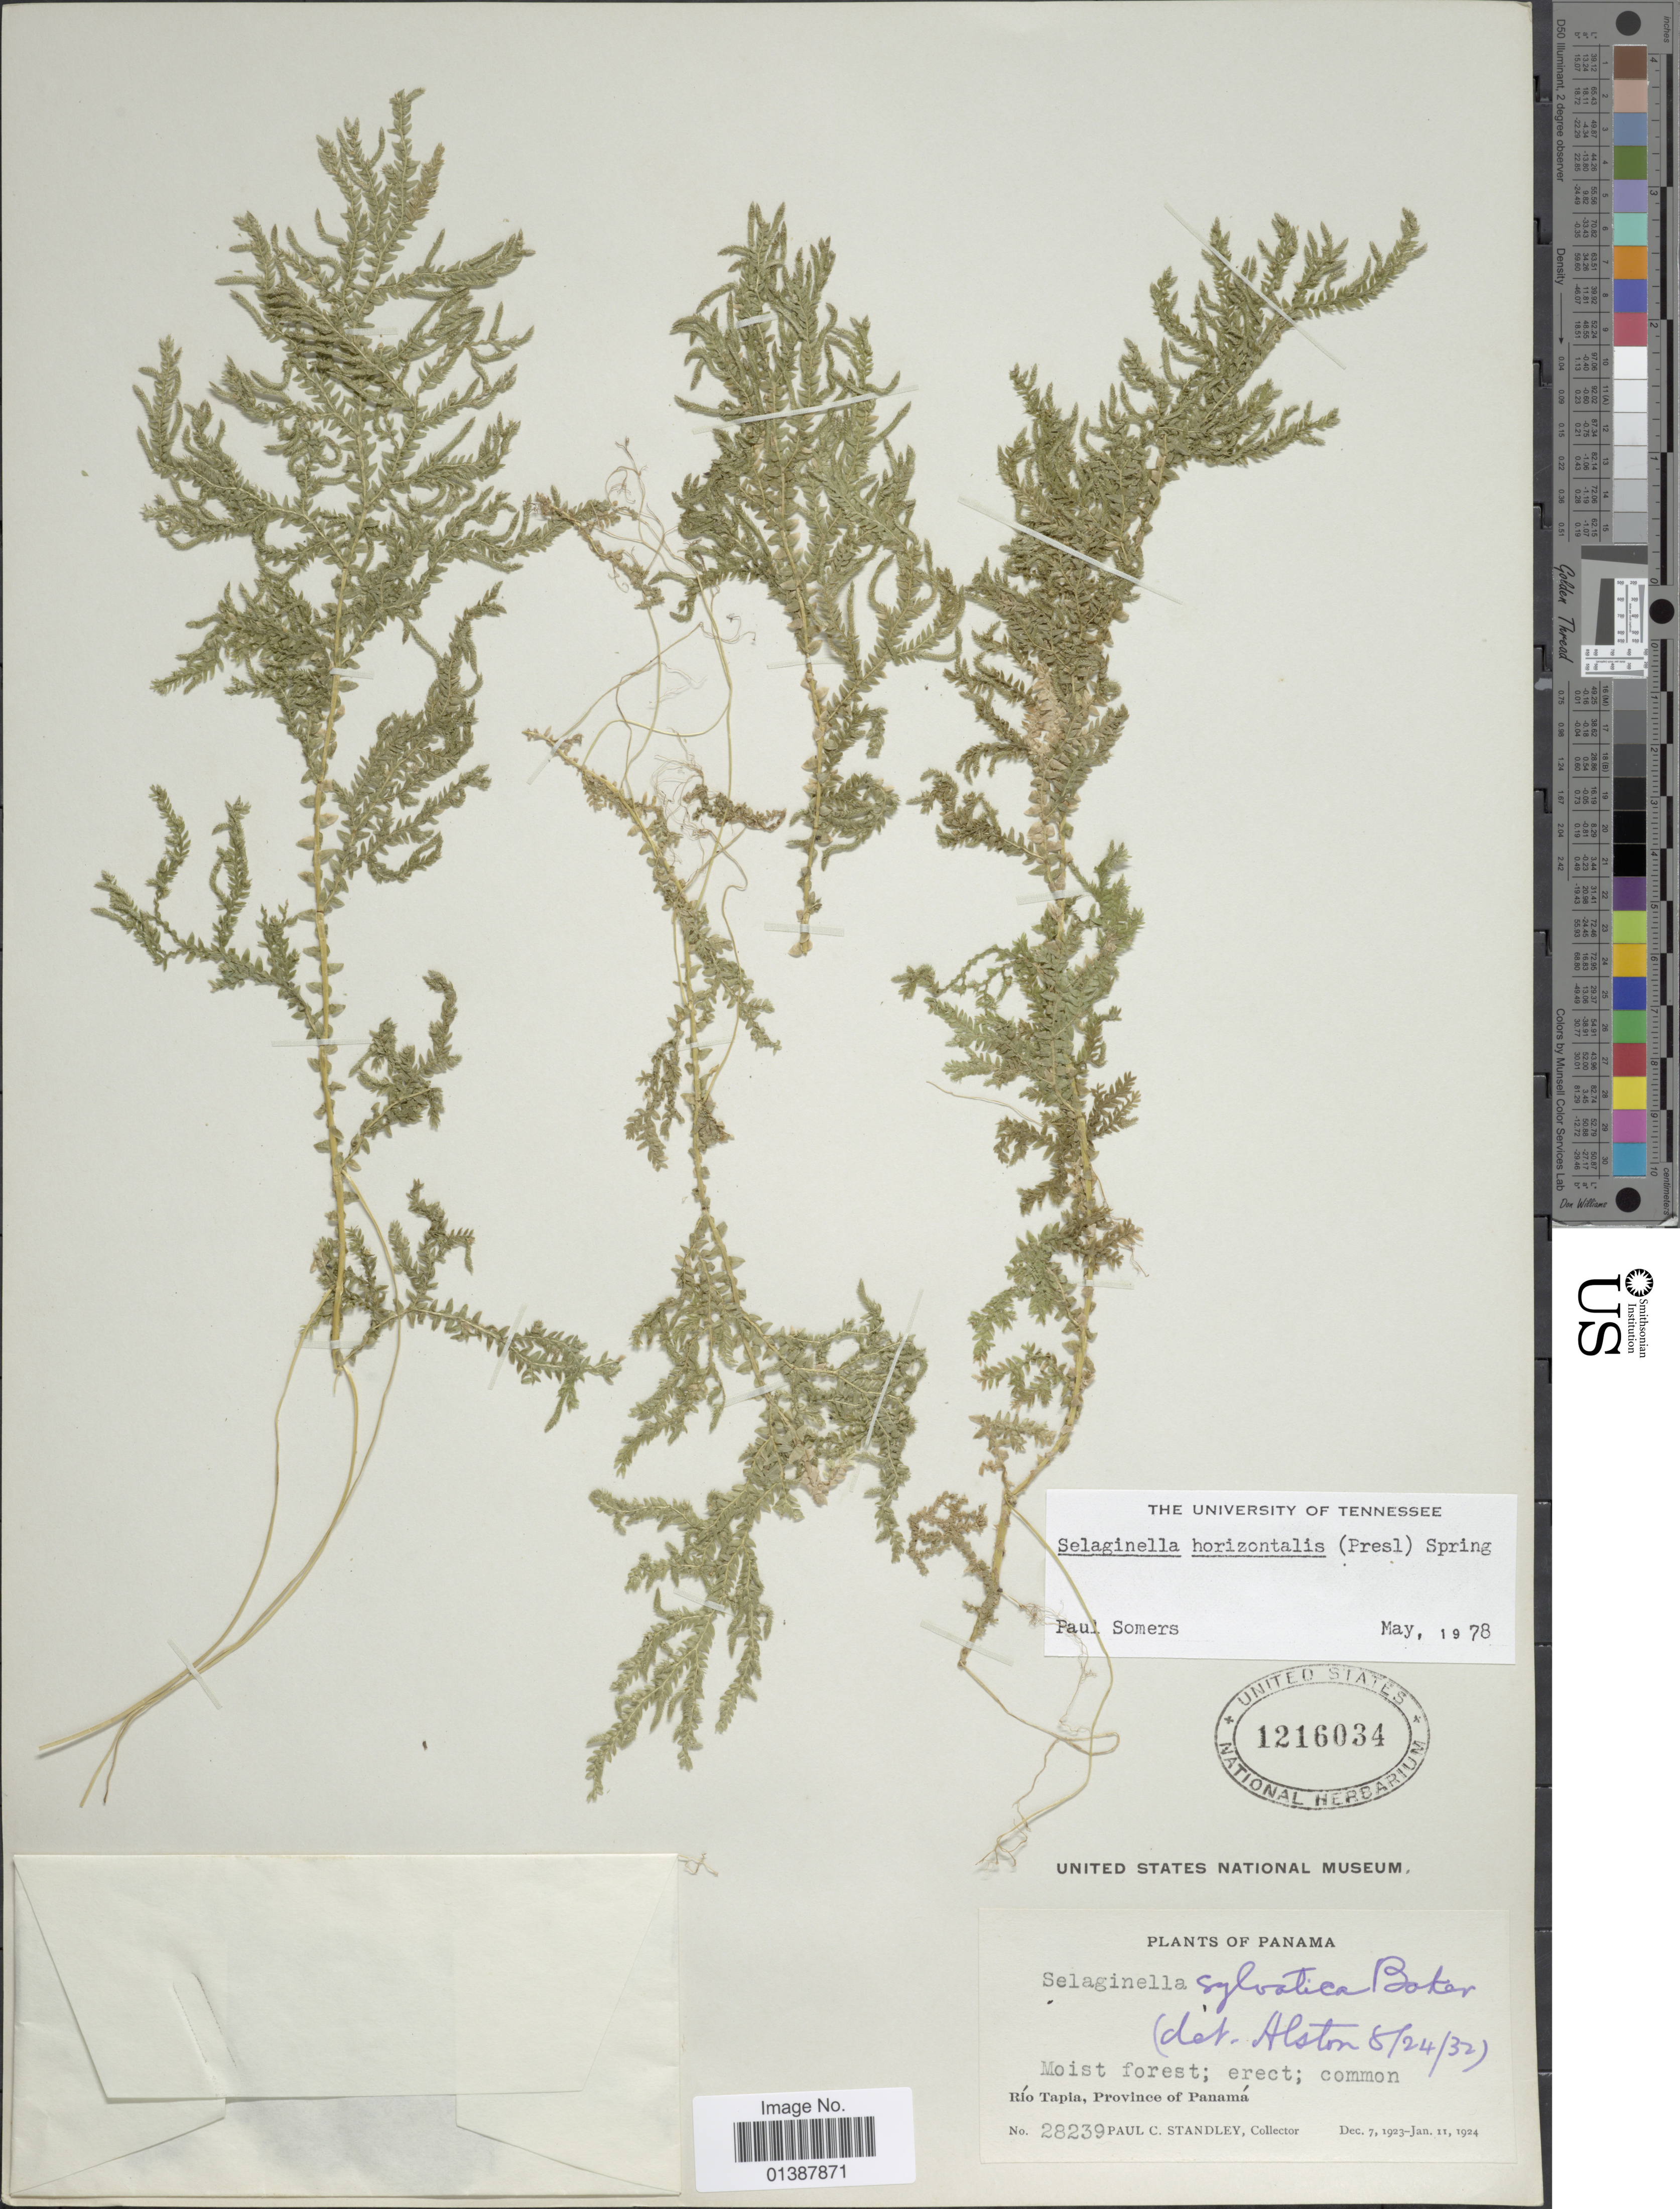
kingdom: Plantae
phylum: Tracheophyta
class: Lycopodiopsida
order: Selaginellales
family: Selaginellaceae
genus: Selaginella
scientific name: Selaginella horizontalis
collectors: P. C. Standley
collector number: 28239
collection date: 1923-12-07/1924-01-11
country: Panama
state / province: Panamá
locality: Río Tapia, Province of Panamá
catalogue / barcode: US 1216034